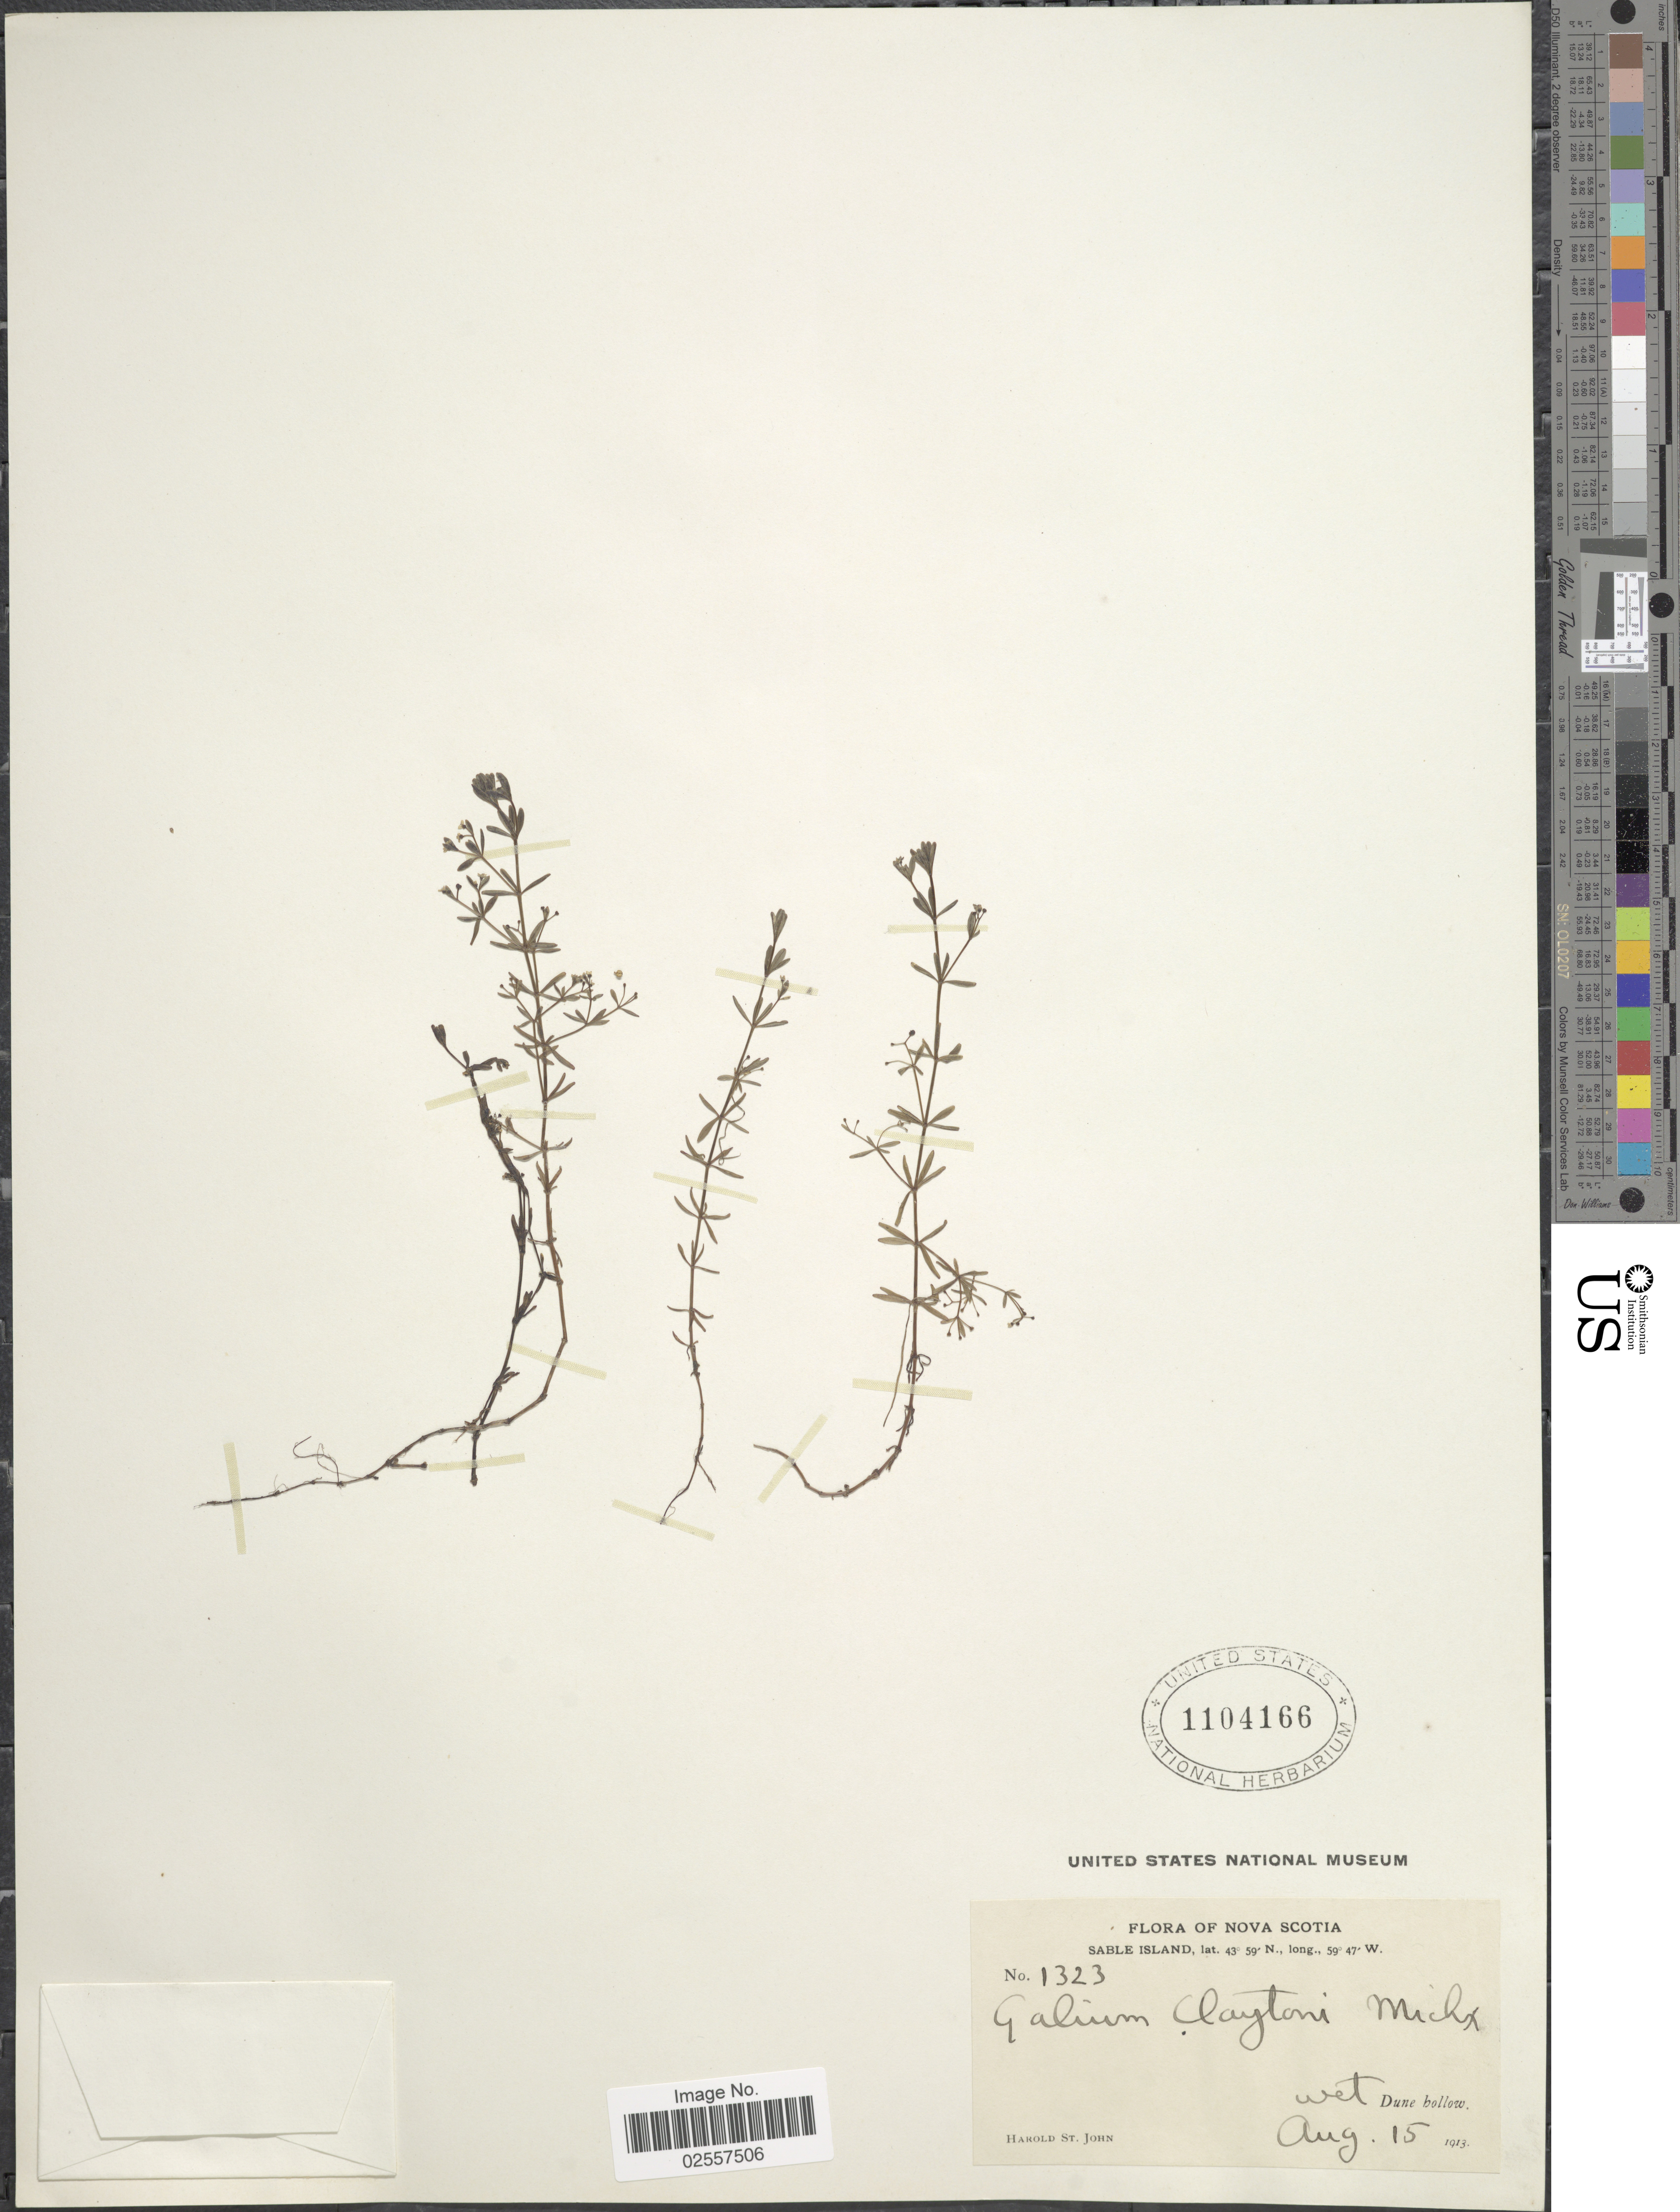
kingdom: Plantae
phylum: Tracheophyta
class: Magnoliopsida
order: Gentianales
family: Rubiaceae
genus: Galium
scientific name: Galium claytoni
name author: Michx.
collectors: H. St. John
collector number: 1323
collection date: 1913-08-15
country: Canada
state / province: Nova Scotia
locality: Sable Island, wet Dune hollow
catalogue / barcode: US 1104166